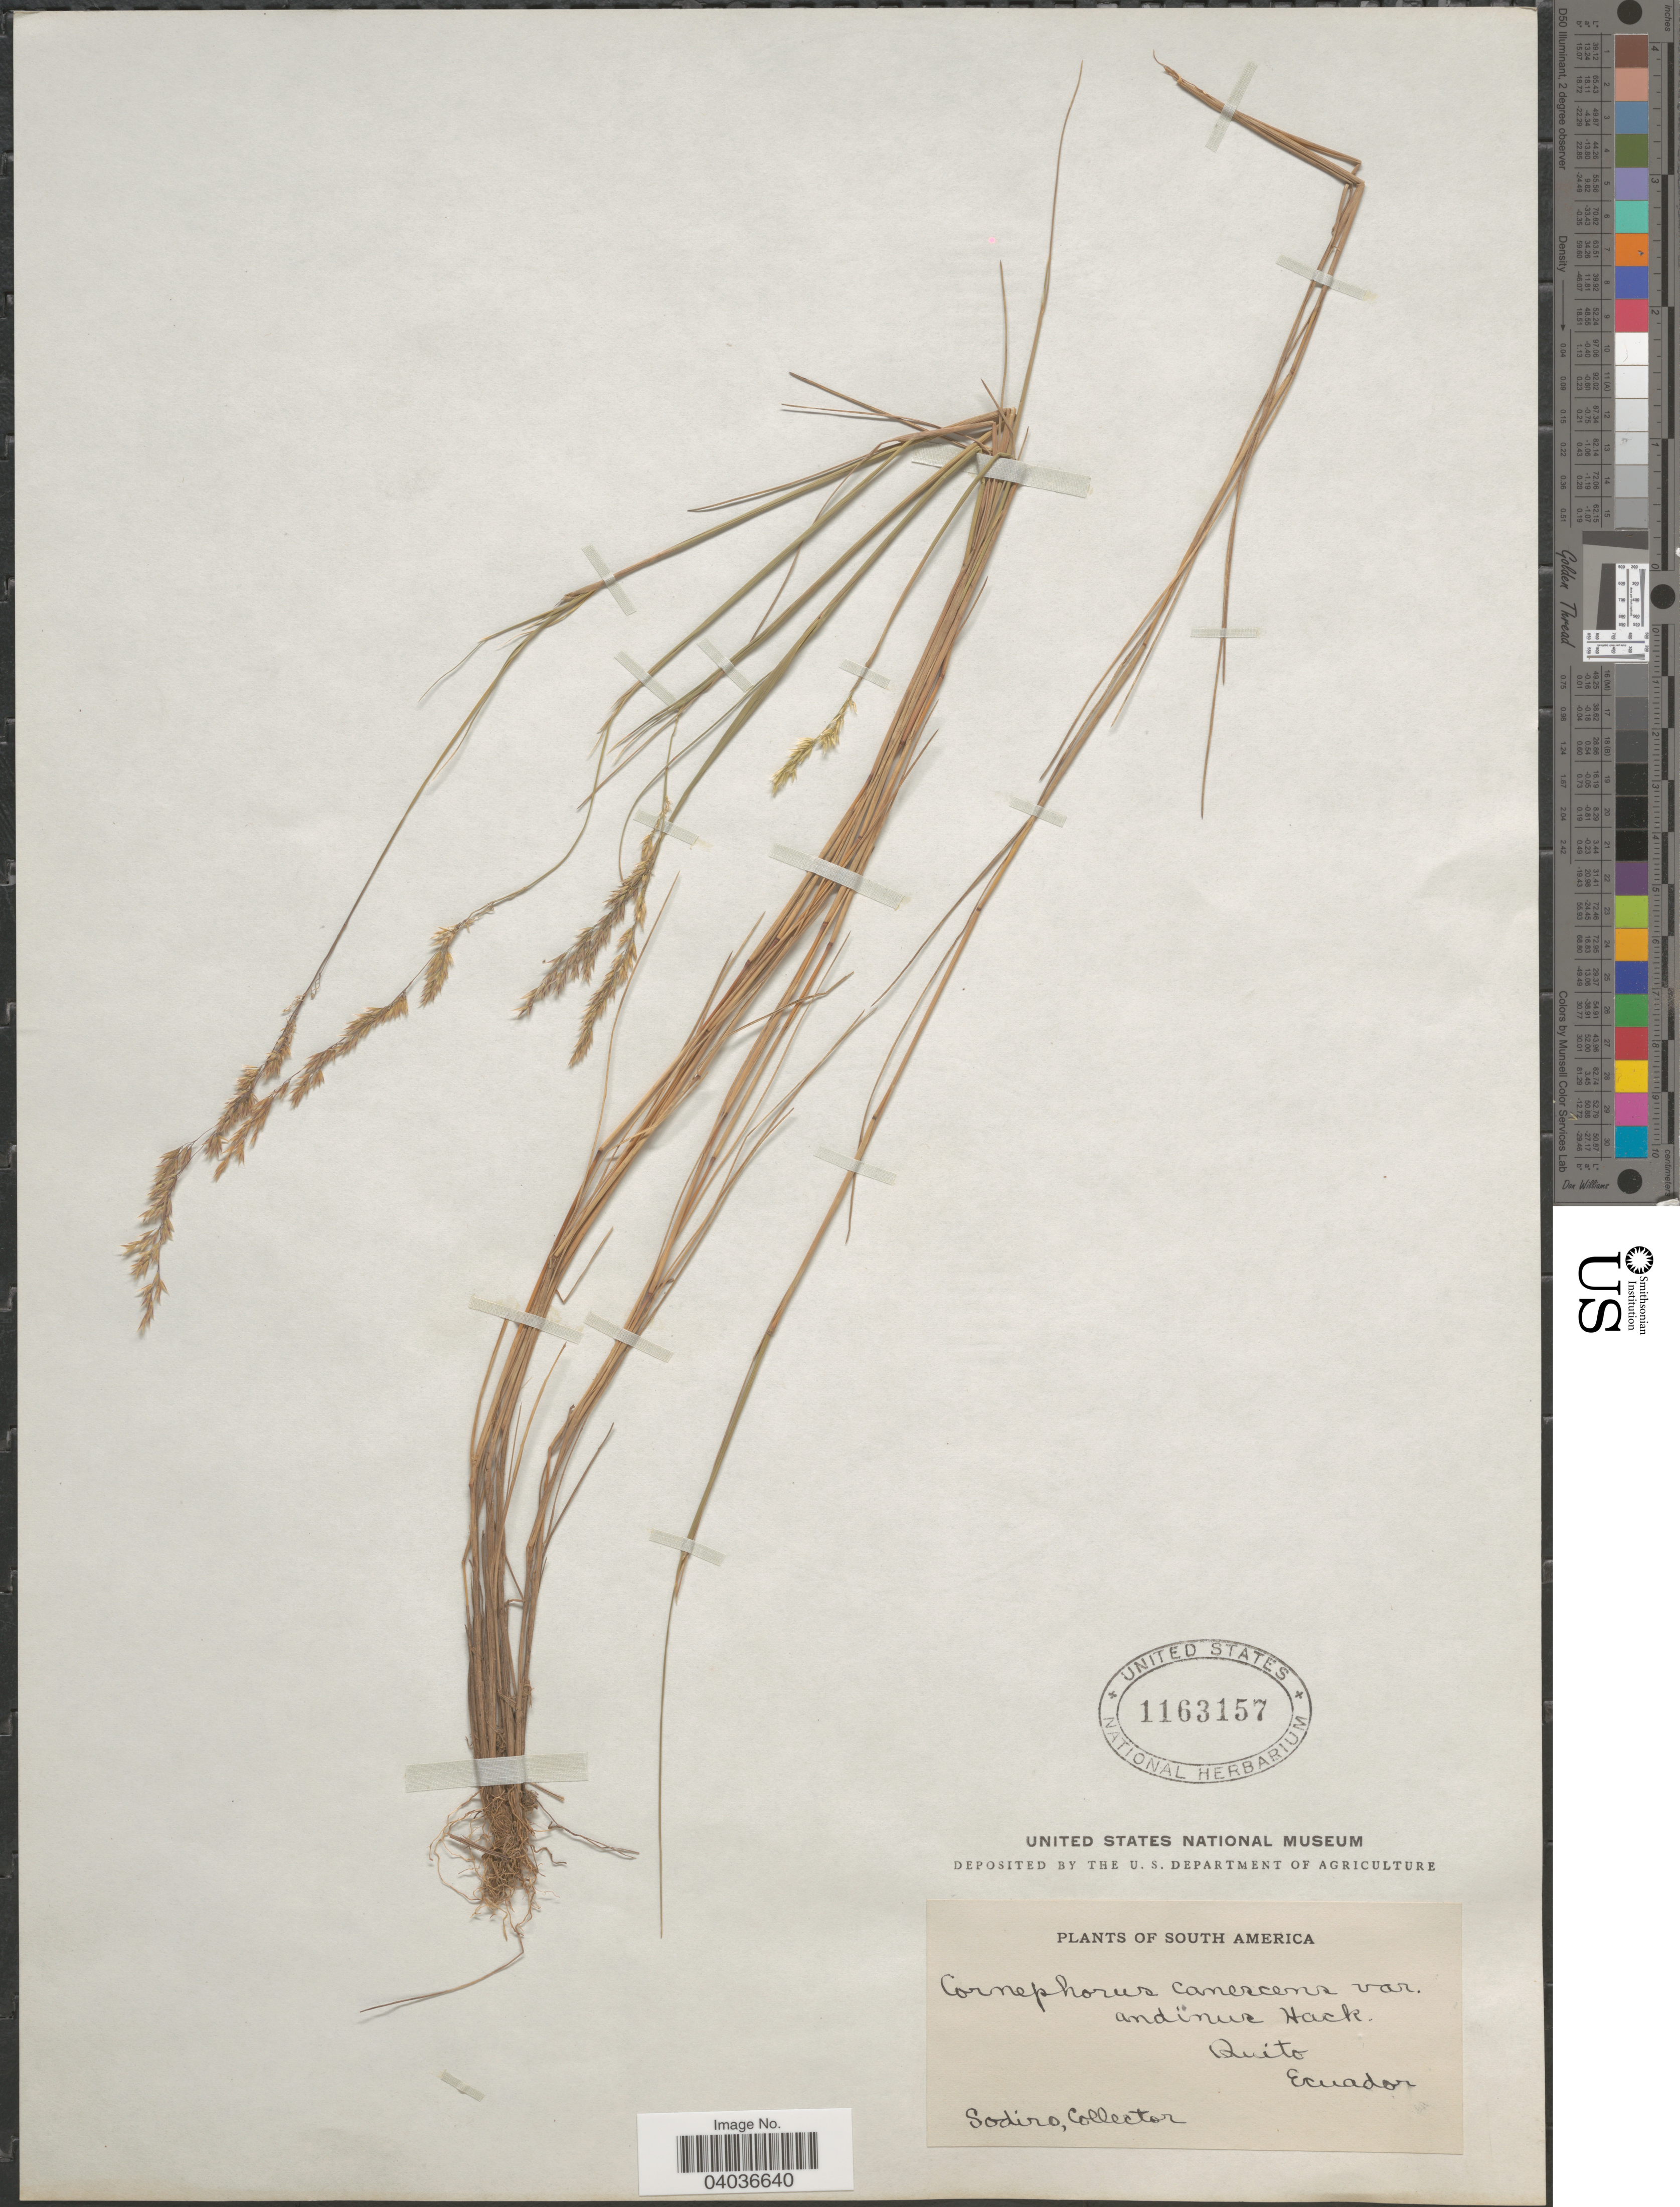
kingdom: Plantae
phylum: Tracheophyta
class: Liliopsida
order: Poales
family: Poaceae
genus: Corynephorus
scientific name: Corynephorus canescens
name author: (L, MEL) P. Beauv.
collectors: Sodiro, --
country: Ecuador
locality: Quito.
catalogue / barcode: US 1163157